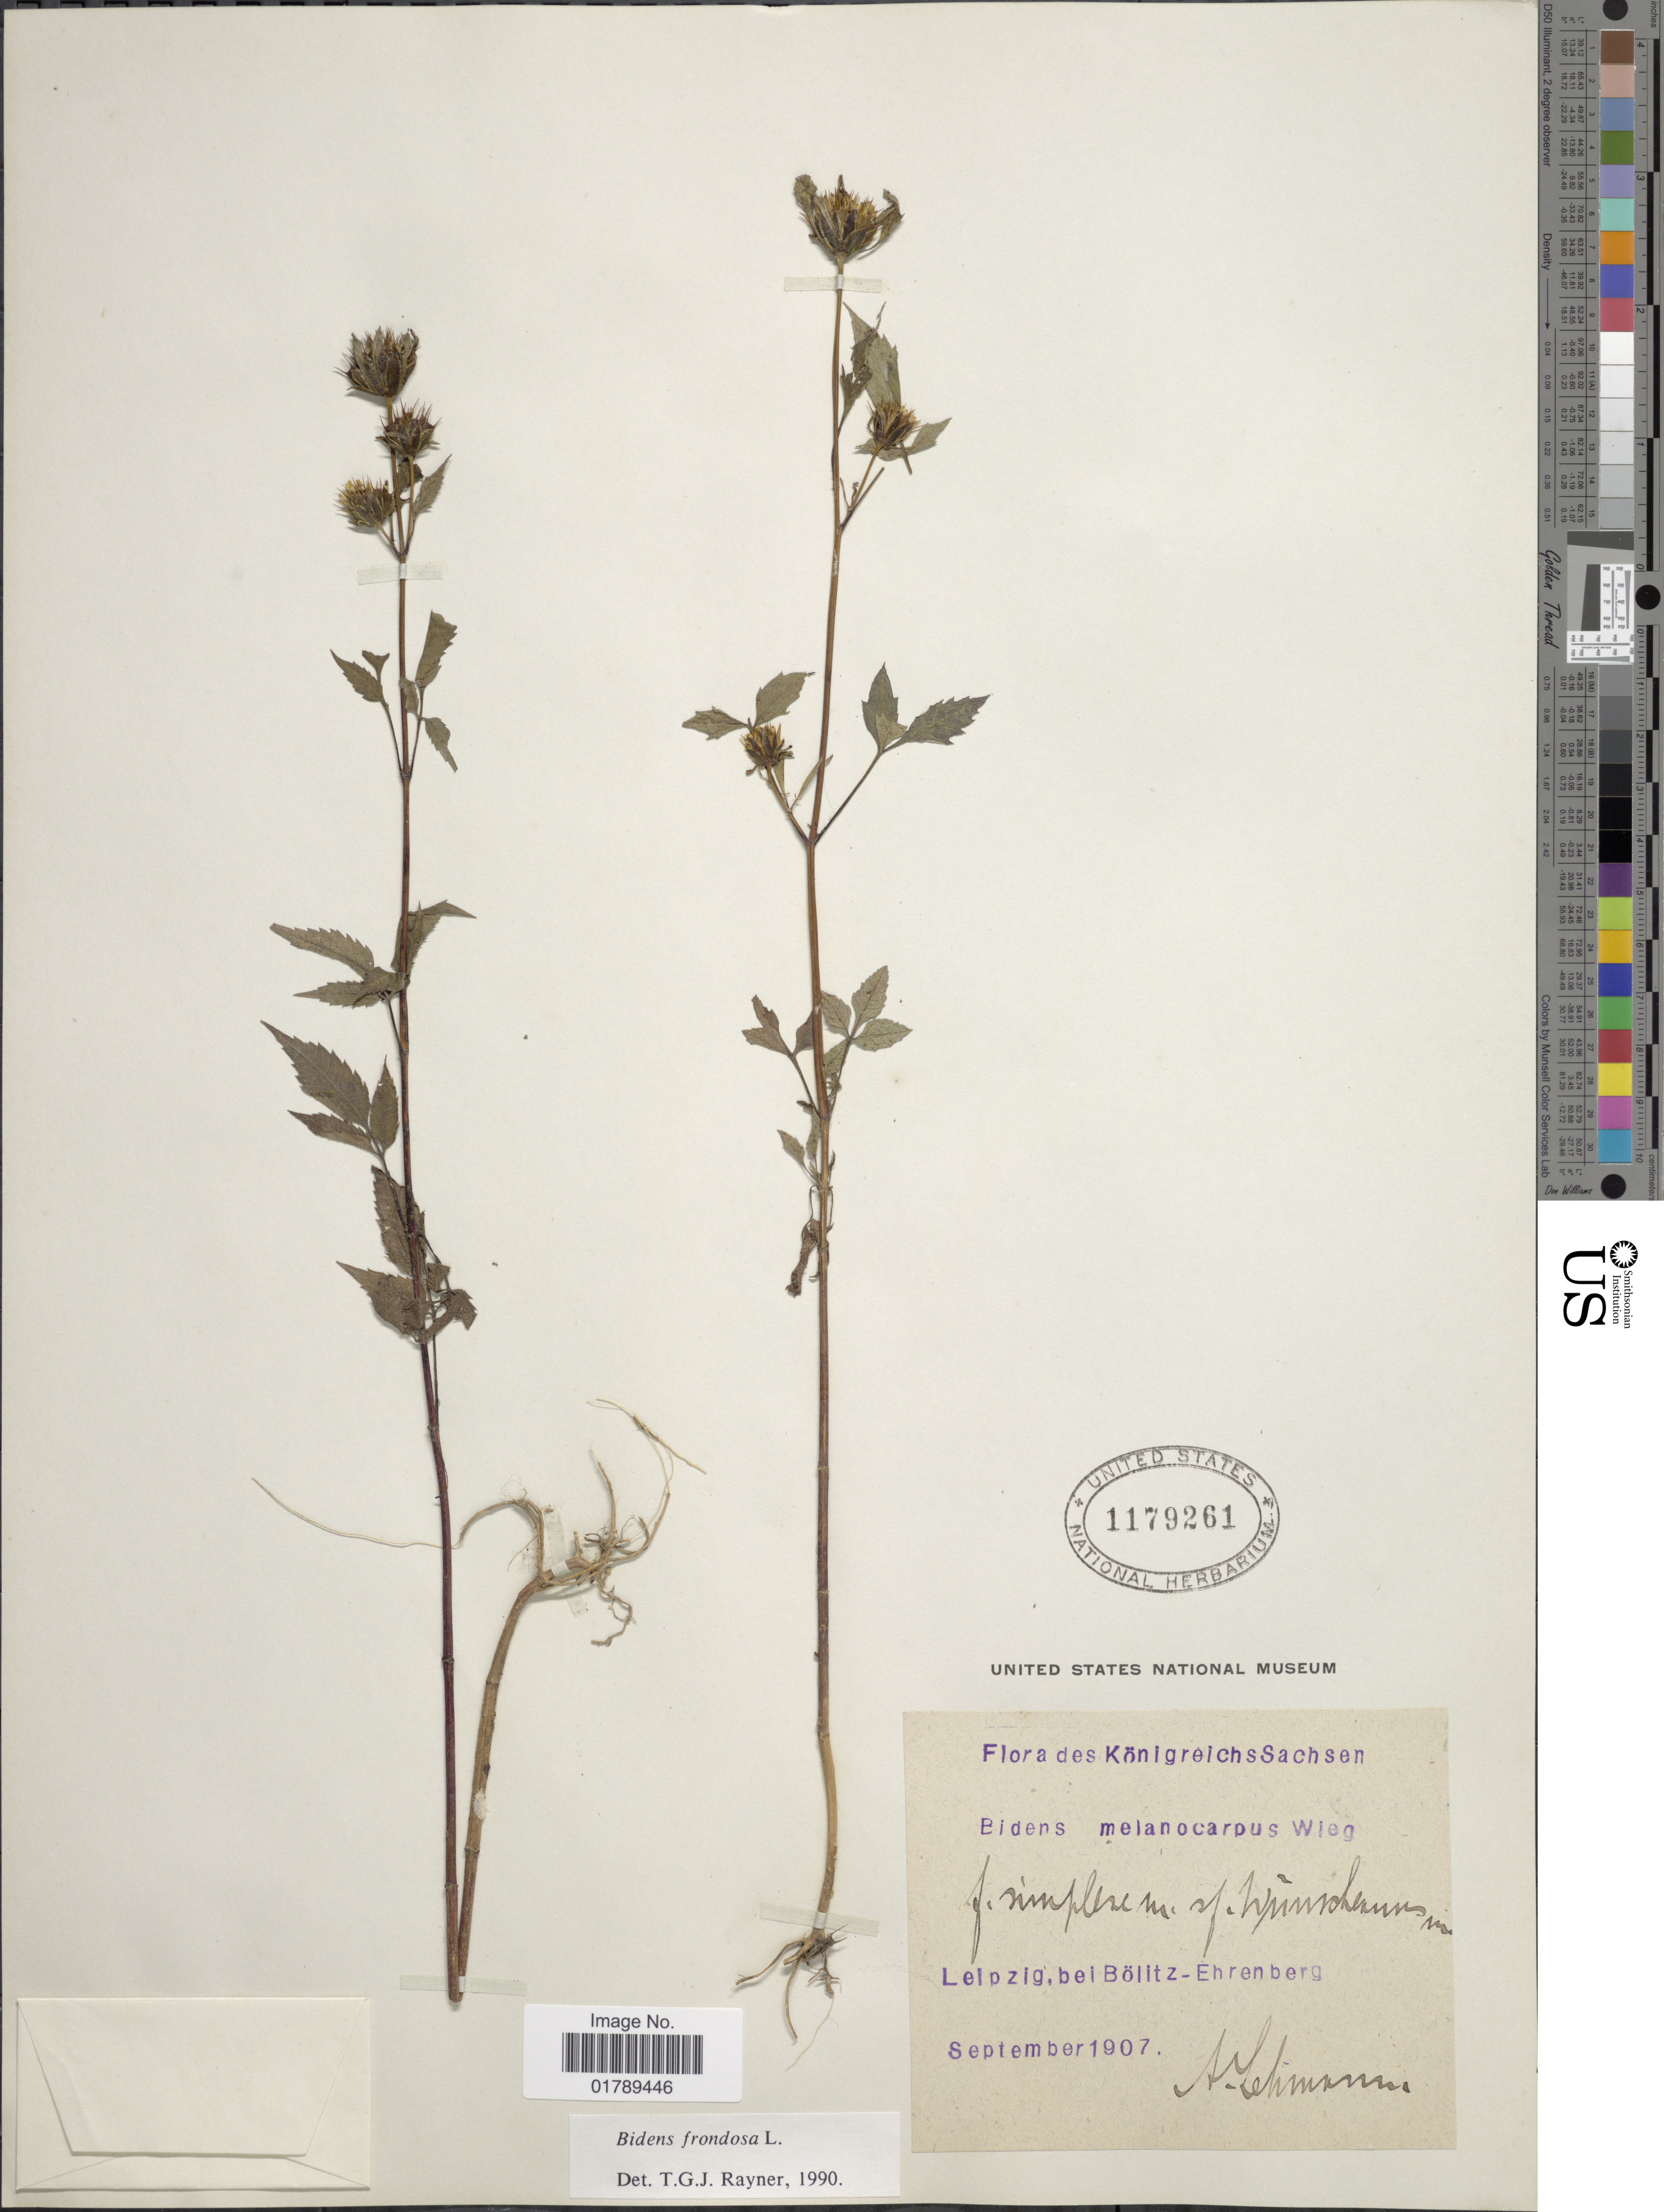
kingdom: Plantae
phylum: Tracheophyta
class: Magnoliopsida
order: Asterales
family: Asteraceae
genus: Bidens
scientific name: Bidens frondosa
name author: L.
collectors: A. Lehmann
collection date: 1907-09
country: Germany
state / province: Sachsen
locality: KonigreichsSachsen. Leipzig, bei Bolitz-Ehrenberg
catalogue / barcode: US 1179261